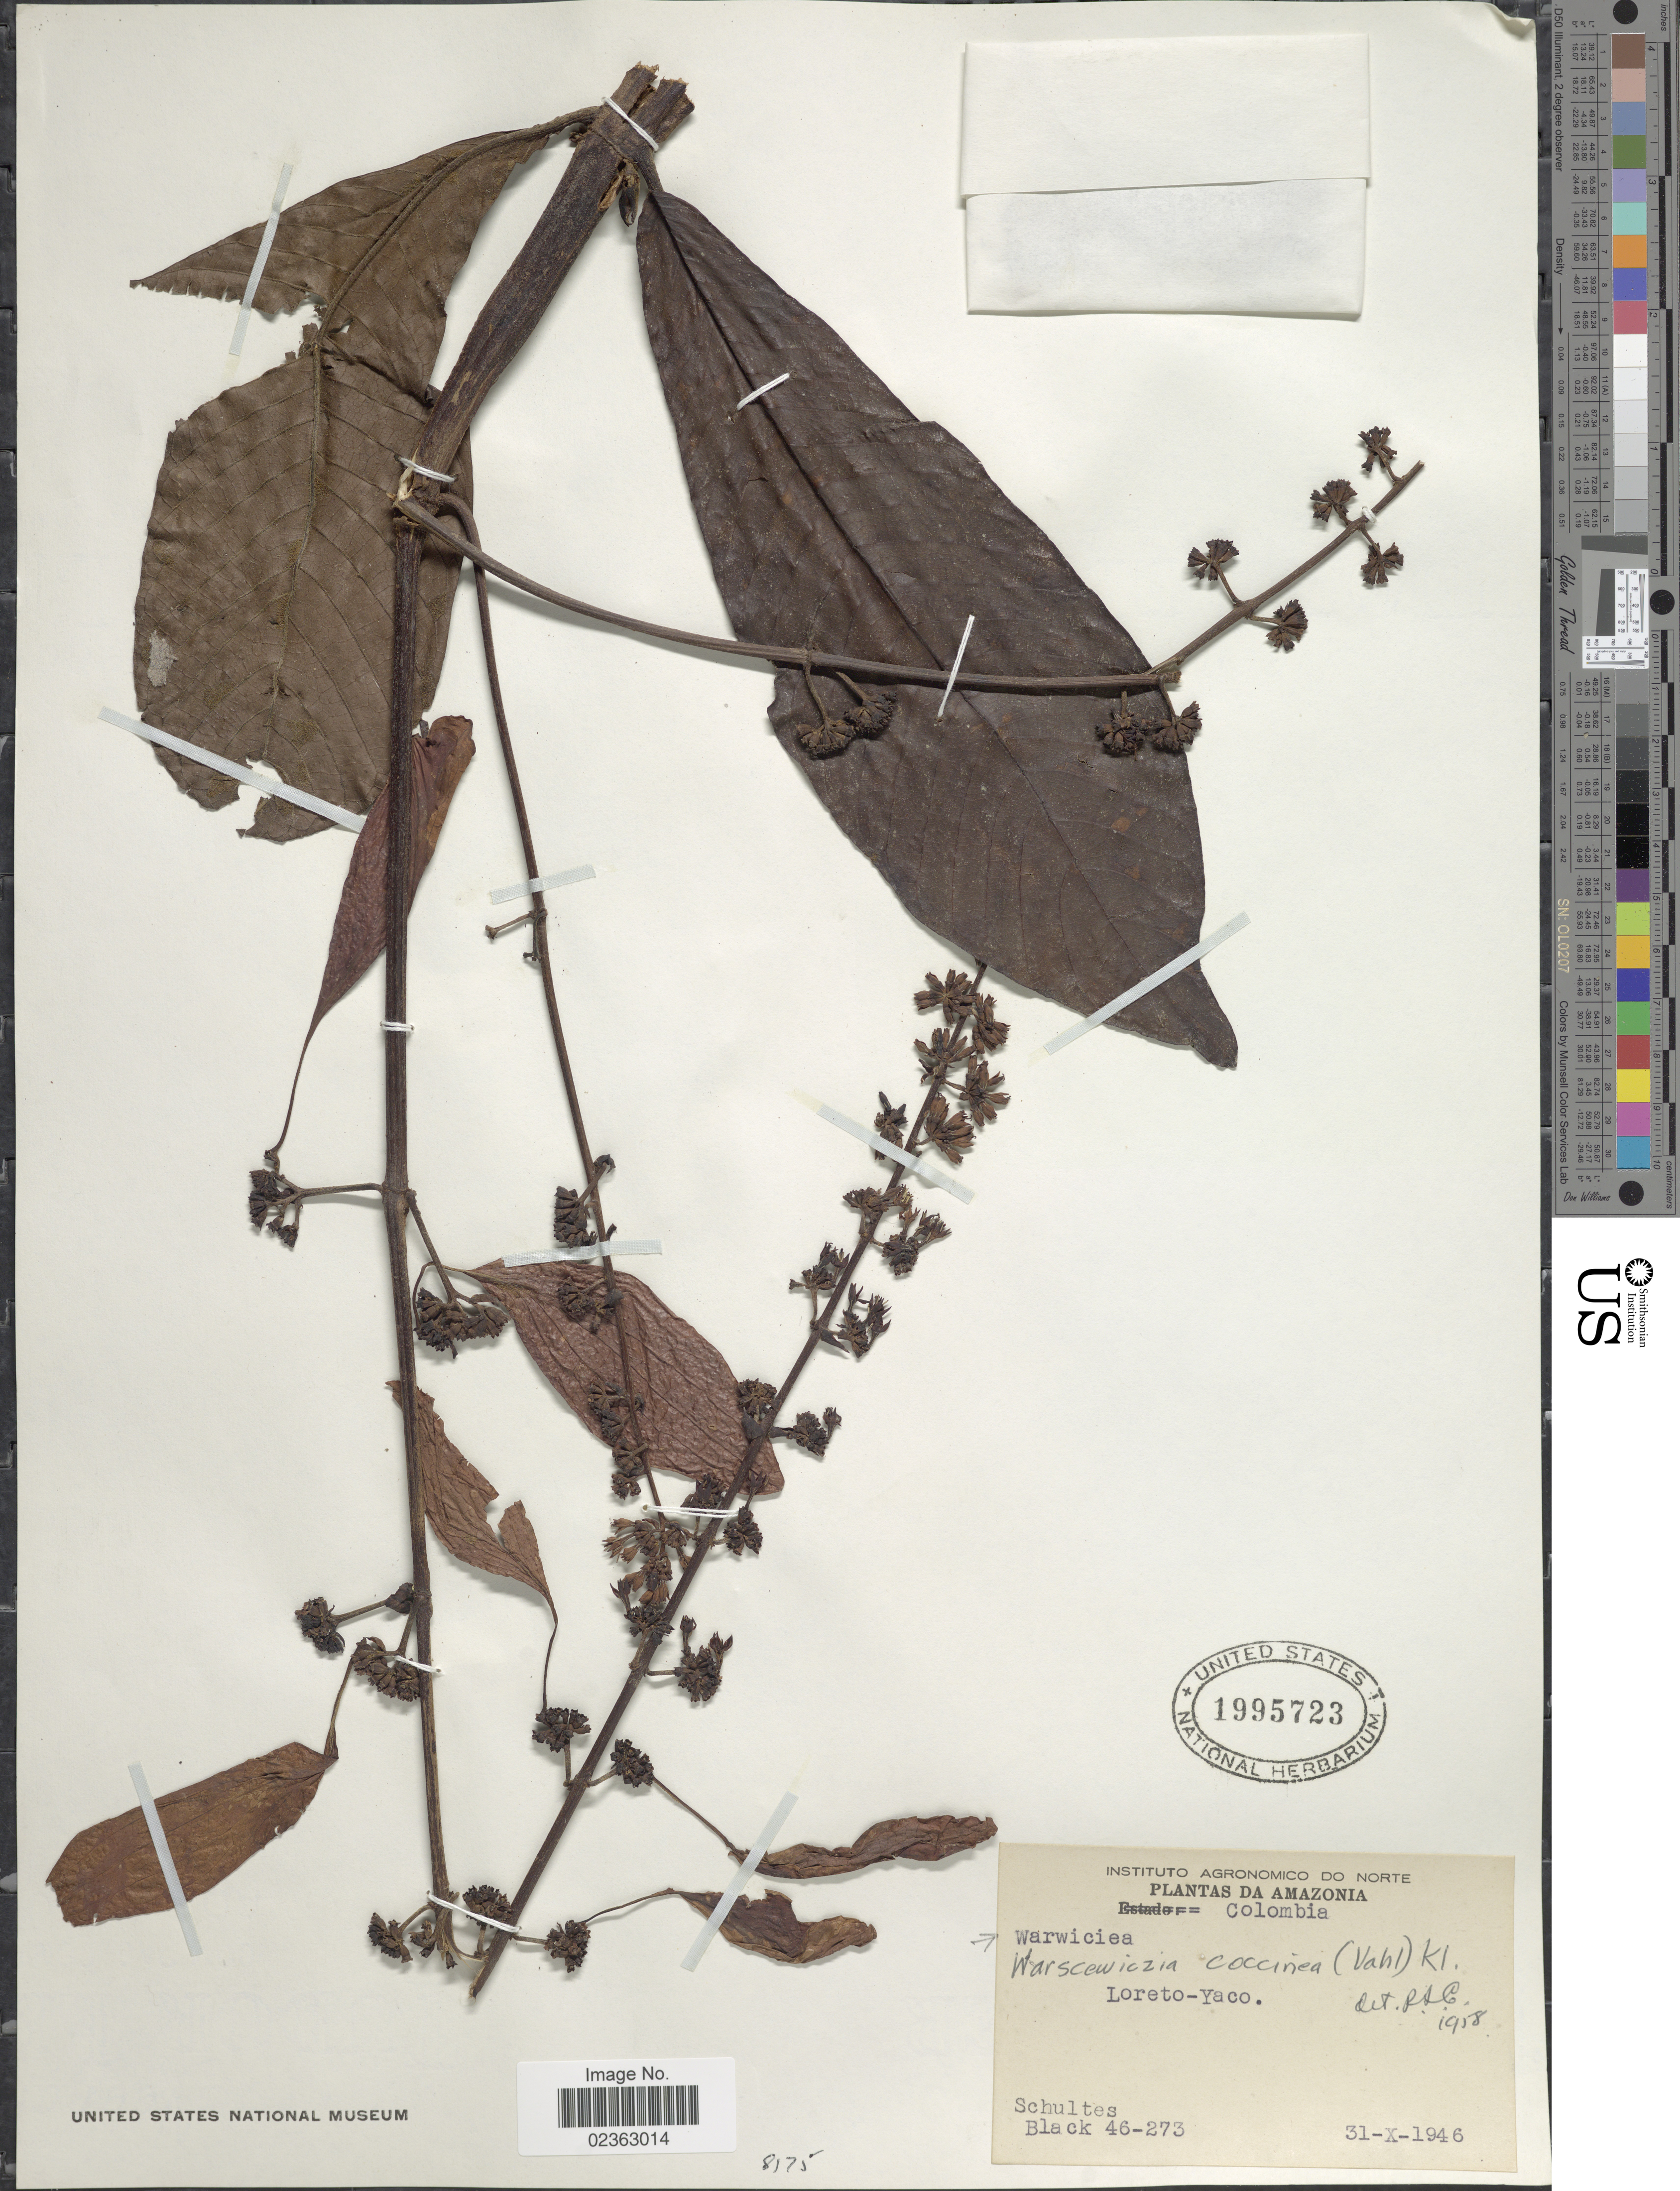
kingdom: Plantae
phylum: Tracheophyta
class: Magnoliopsida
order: Gentianales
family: Rubiaceae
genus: Warszewiczia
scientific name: Warszewiczia coccinea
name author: (Vahl) Klotzsch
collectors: -- Schultes & -- Black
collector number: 46-273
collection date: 1946-10-31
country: Colombia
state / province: Amazônas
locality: Da Amazonia, Loreto-Yaco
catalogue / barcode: US 1995723